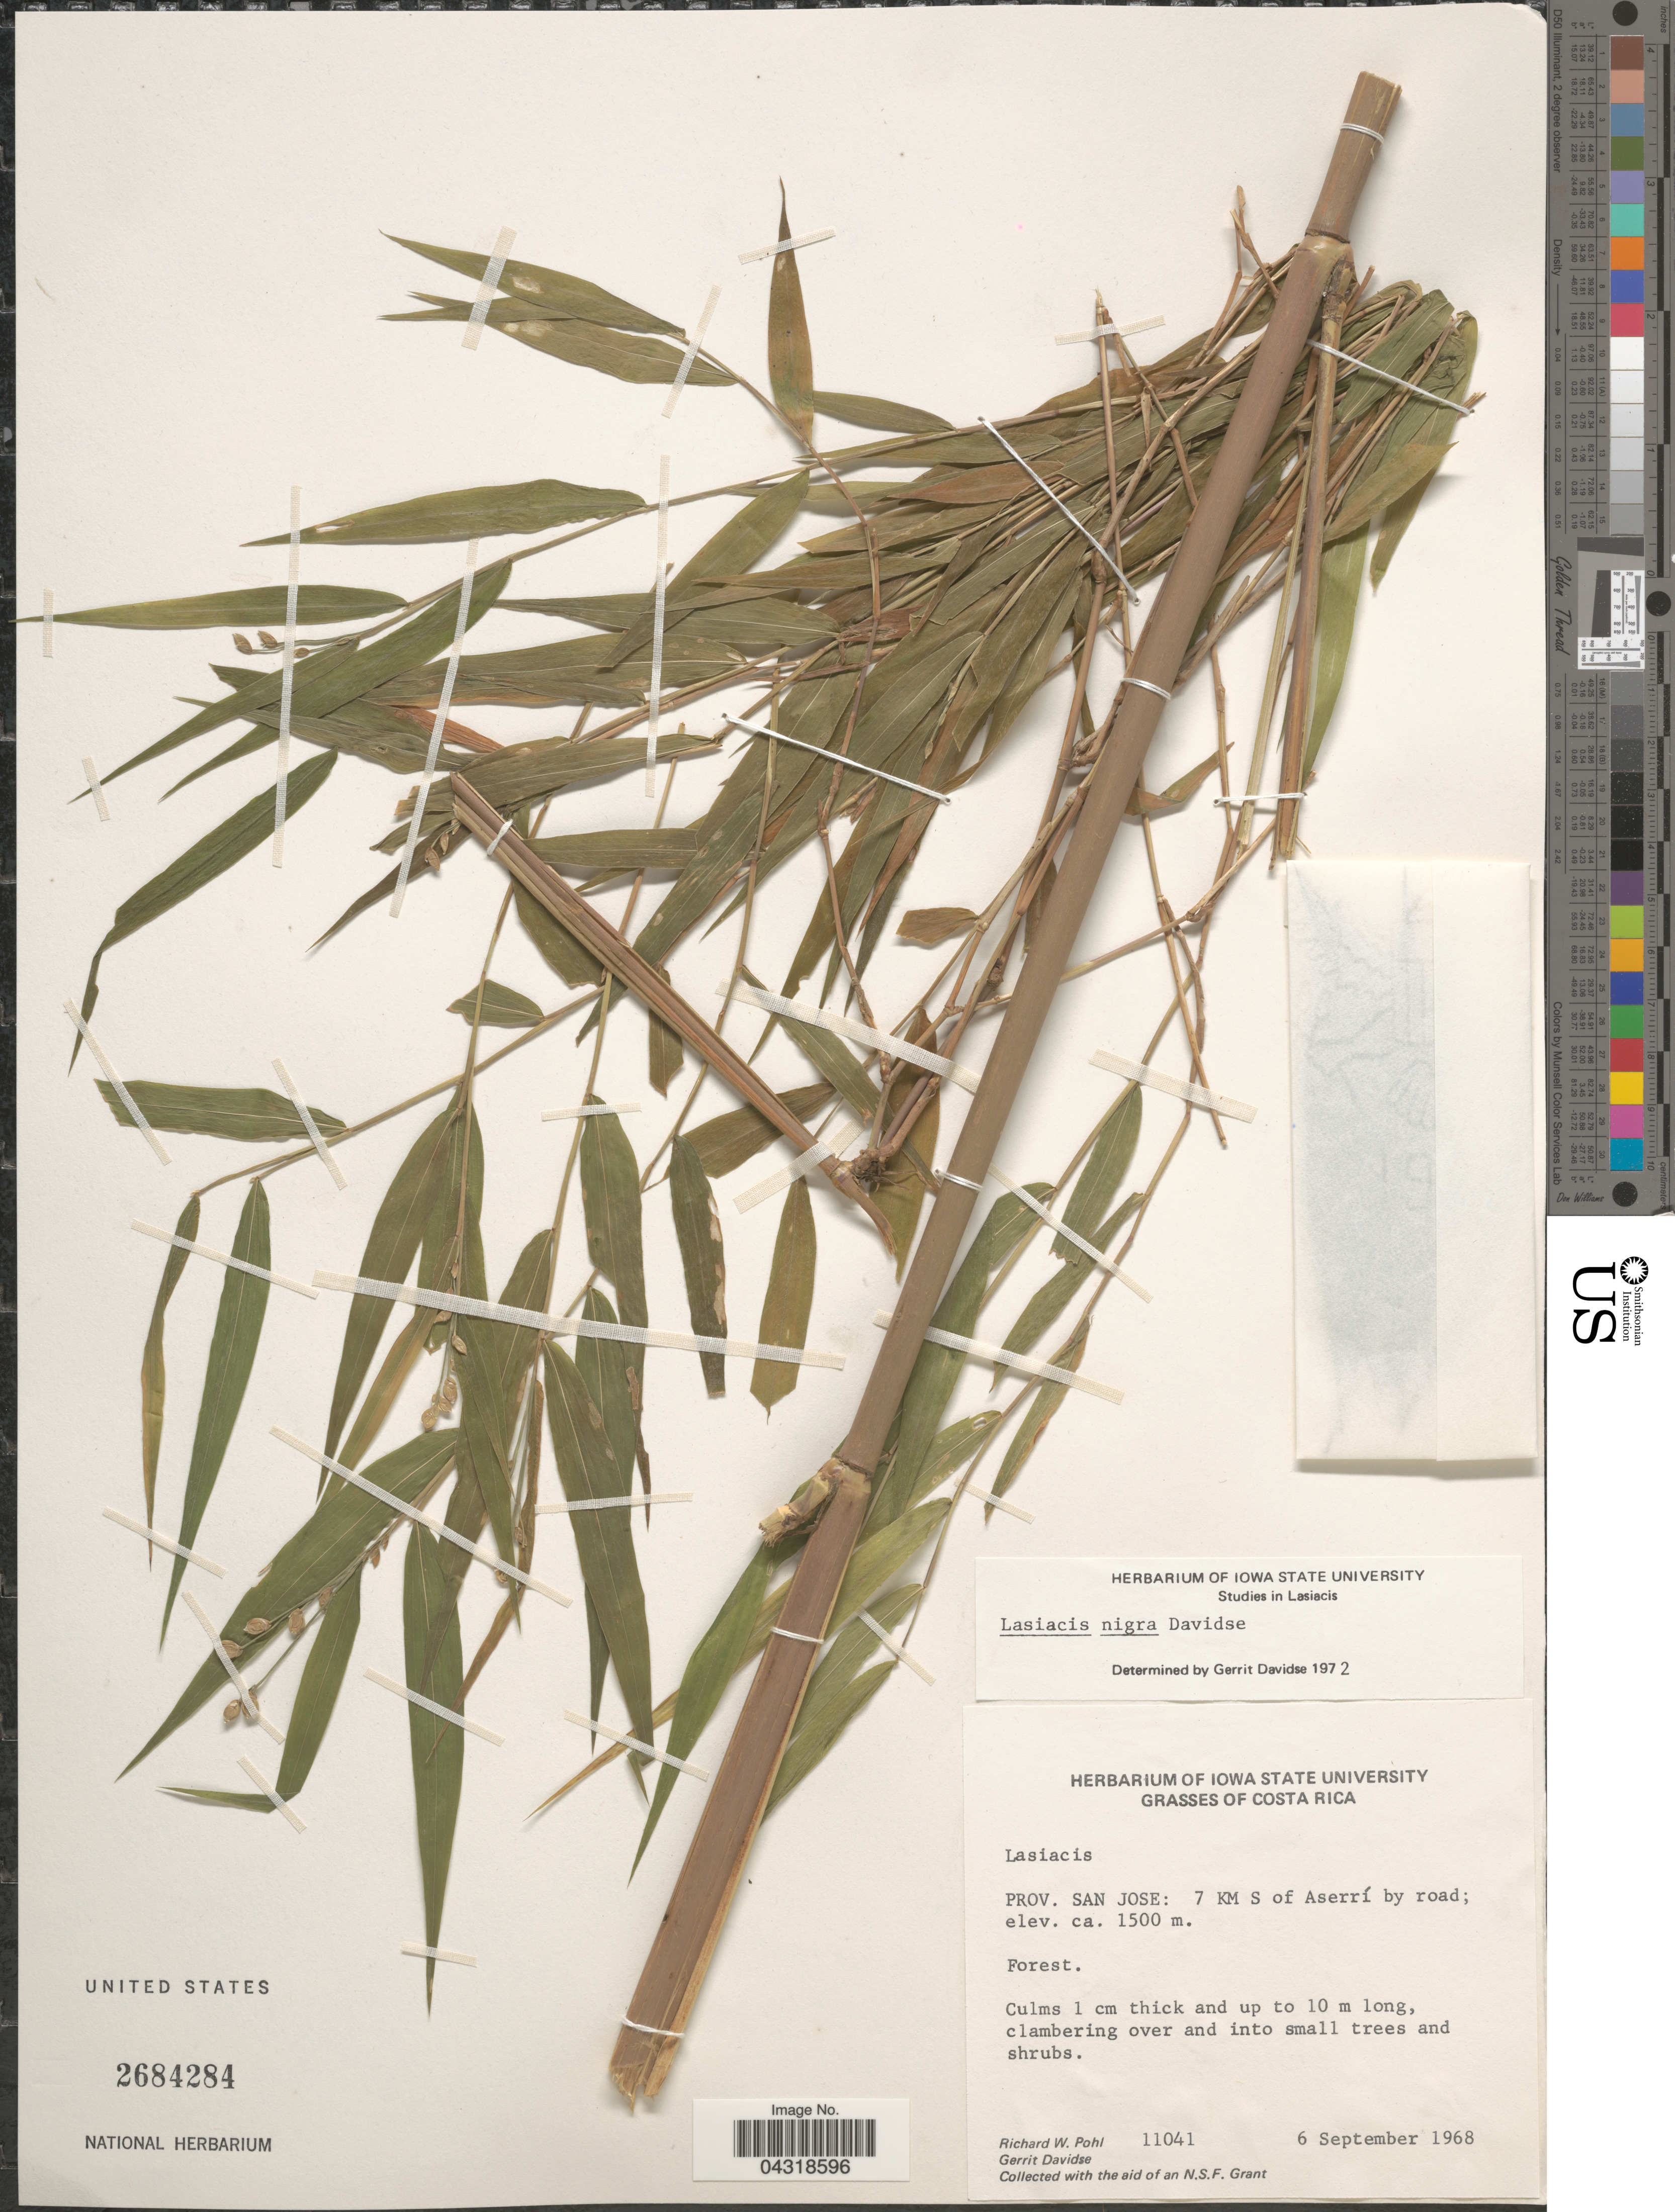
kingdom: Plantae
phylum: Tracheophyta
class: Liliopsida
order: Poales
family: Poaceae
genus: Lasiacis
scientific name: Lasiacis nigra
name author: Davidse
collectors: R. W. Pohl & G. Davidse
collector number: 11041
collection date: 1968-09-06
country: Costa Rica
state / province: San José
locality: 7 KM S of Aserrí by road.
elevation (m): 1500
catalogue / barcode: US 2684284